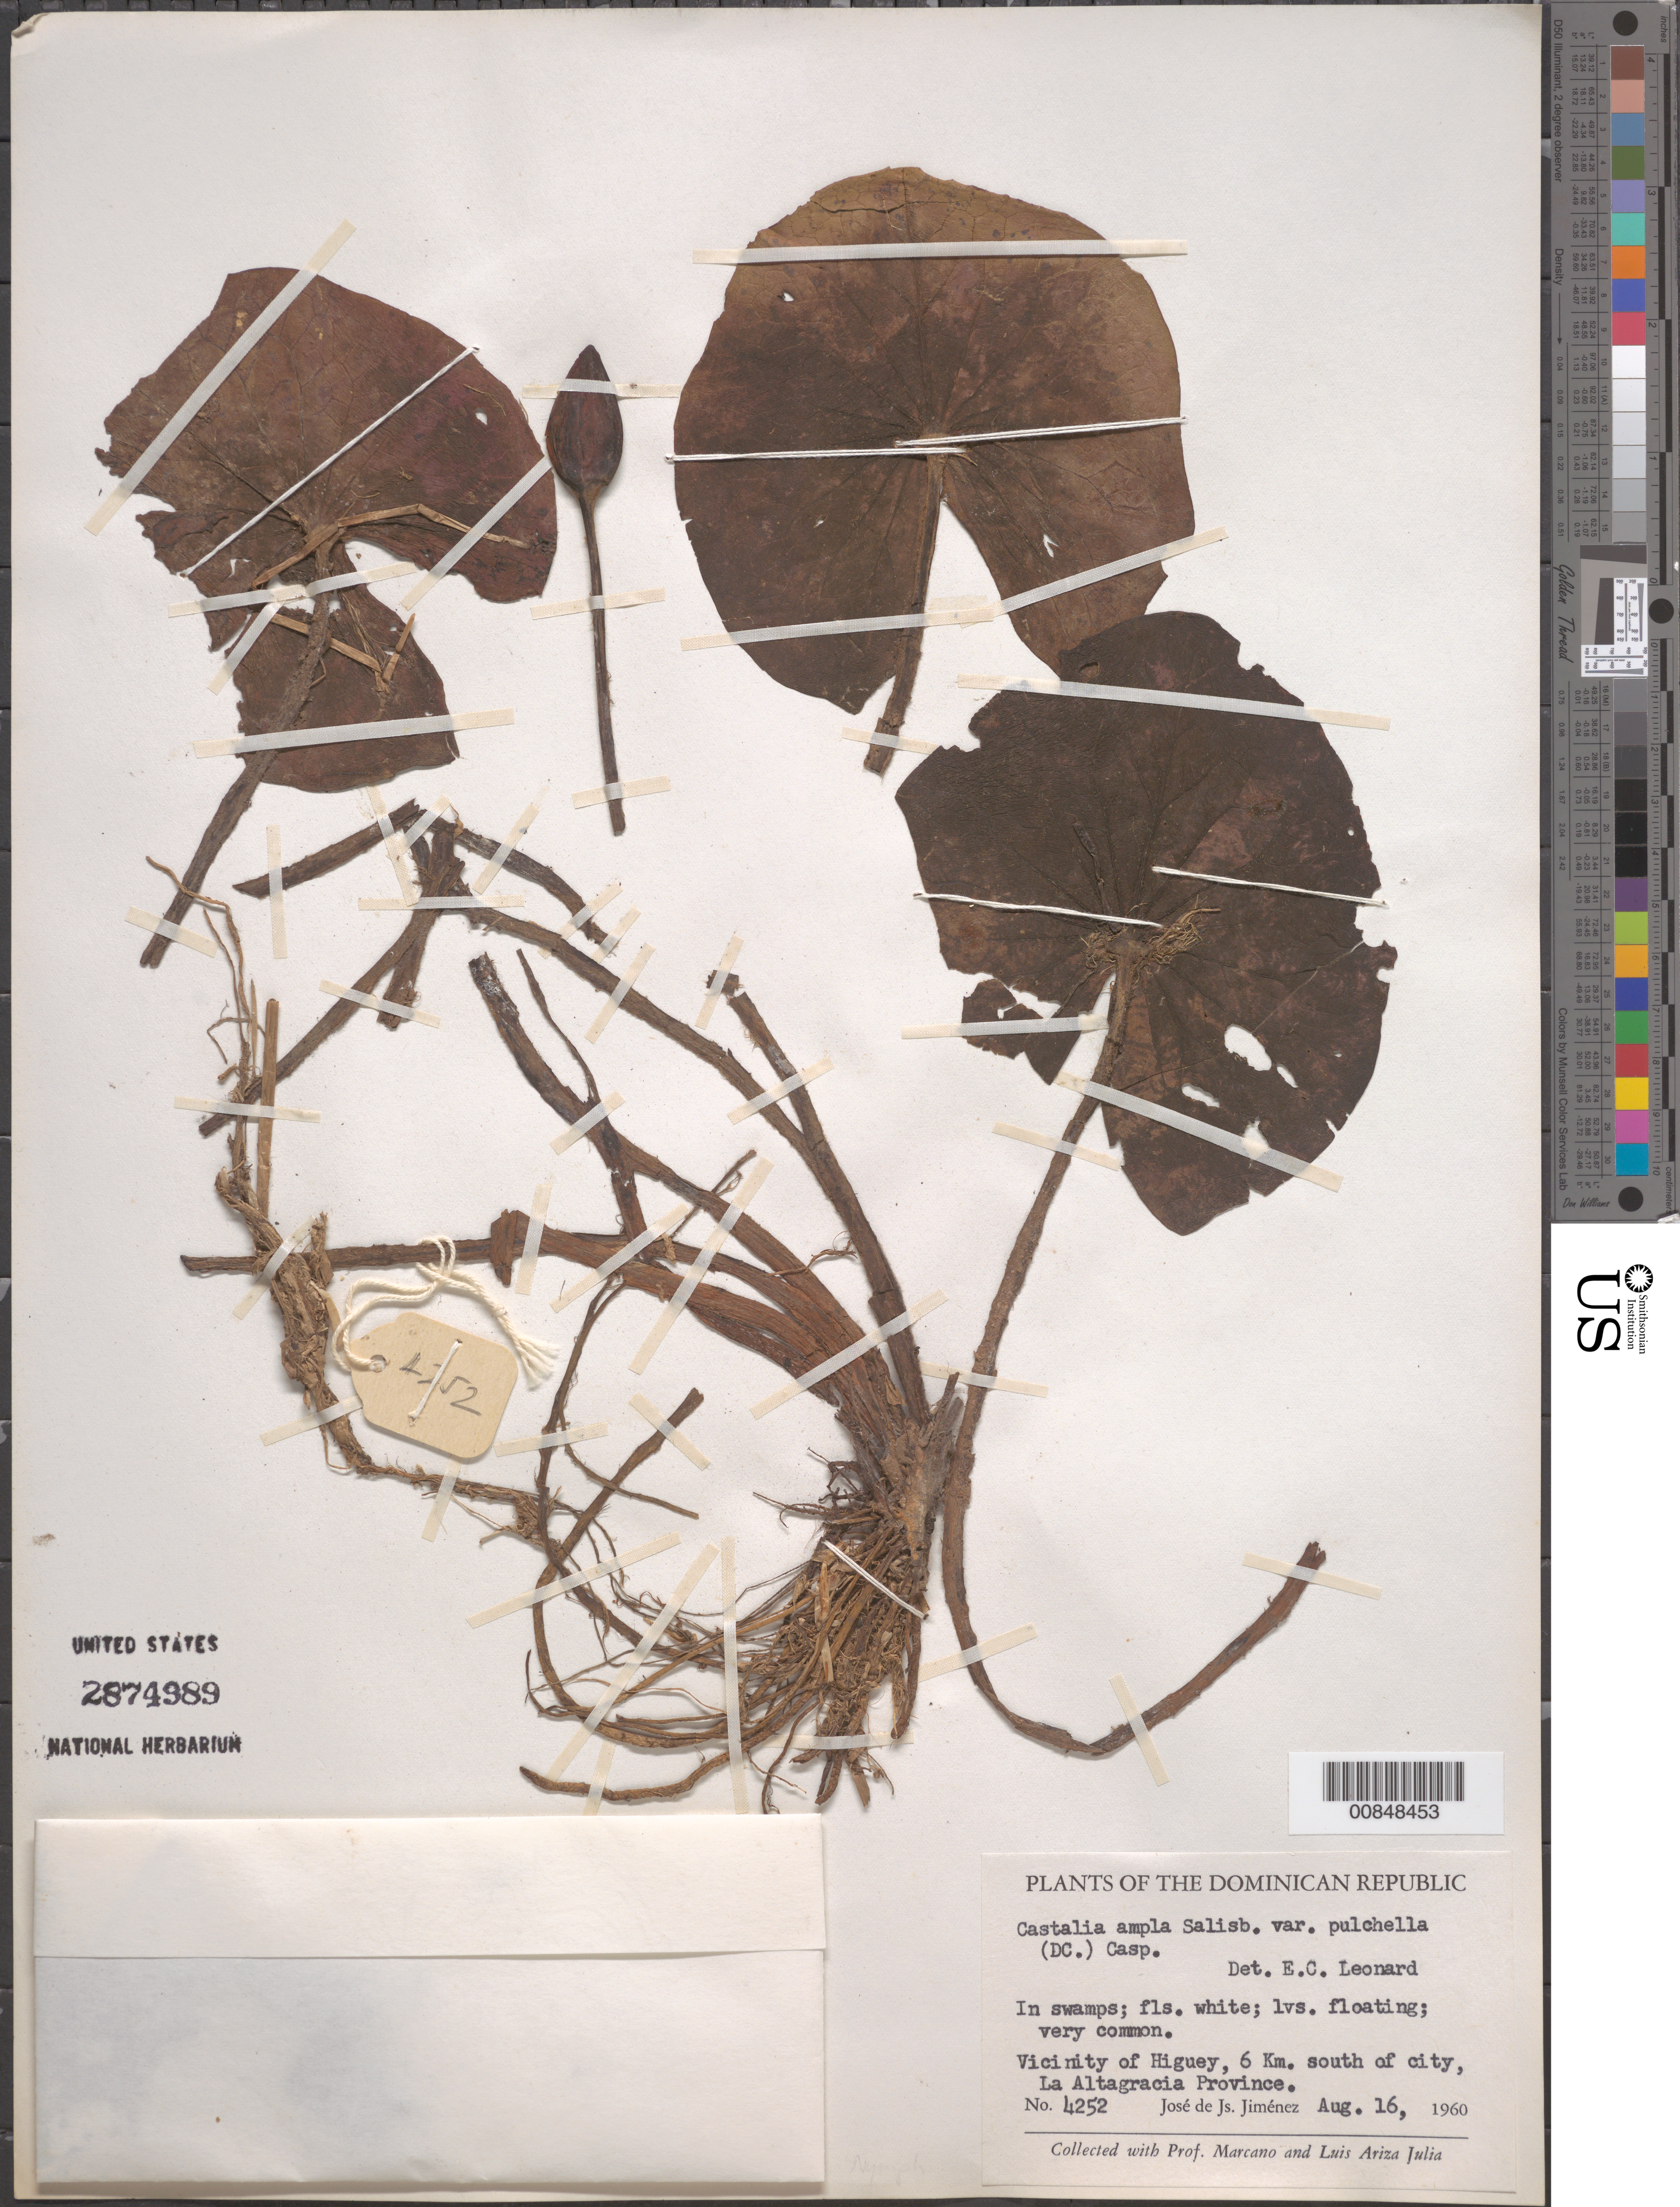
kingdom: Plantae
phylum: Tracheophyta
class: Magnoliopsida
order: Nymphaeales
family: Nymphaeaceae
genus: Nymphaea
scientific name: Nymphaea pulchella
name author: DC.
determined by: Leonard, Emery C., (US)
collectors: J. J. Jiménez Almonte, E. J. Marcano F. & L. Ariza-Julia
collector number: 4252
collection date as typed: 16 Aug 1960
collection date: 1960-08-16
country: Dominican Republic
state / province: La Altagracia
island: Hispaniola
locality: Vicinity of Higüey, 6 km. south of city.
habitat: In swamps.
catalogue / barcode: US 2874989